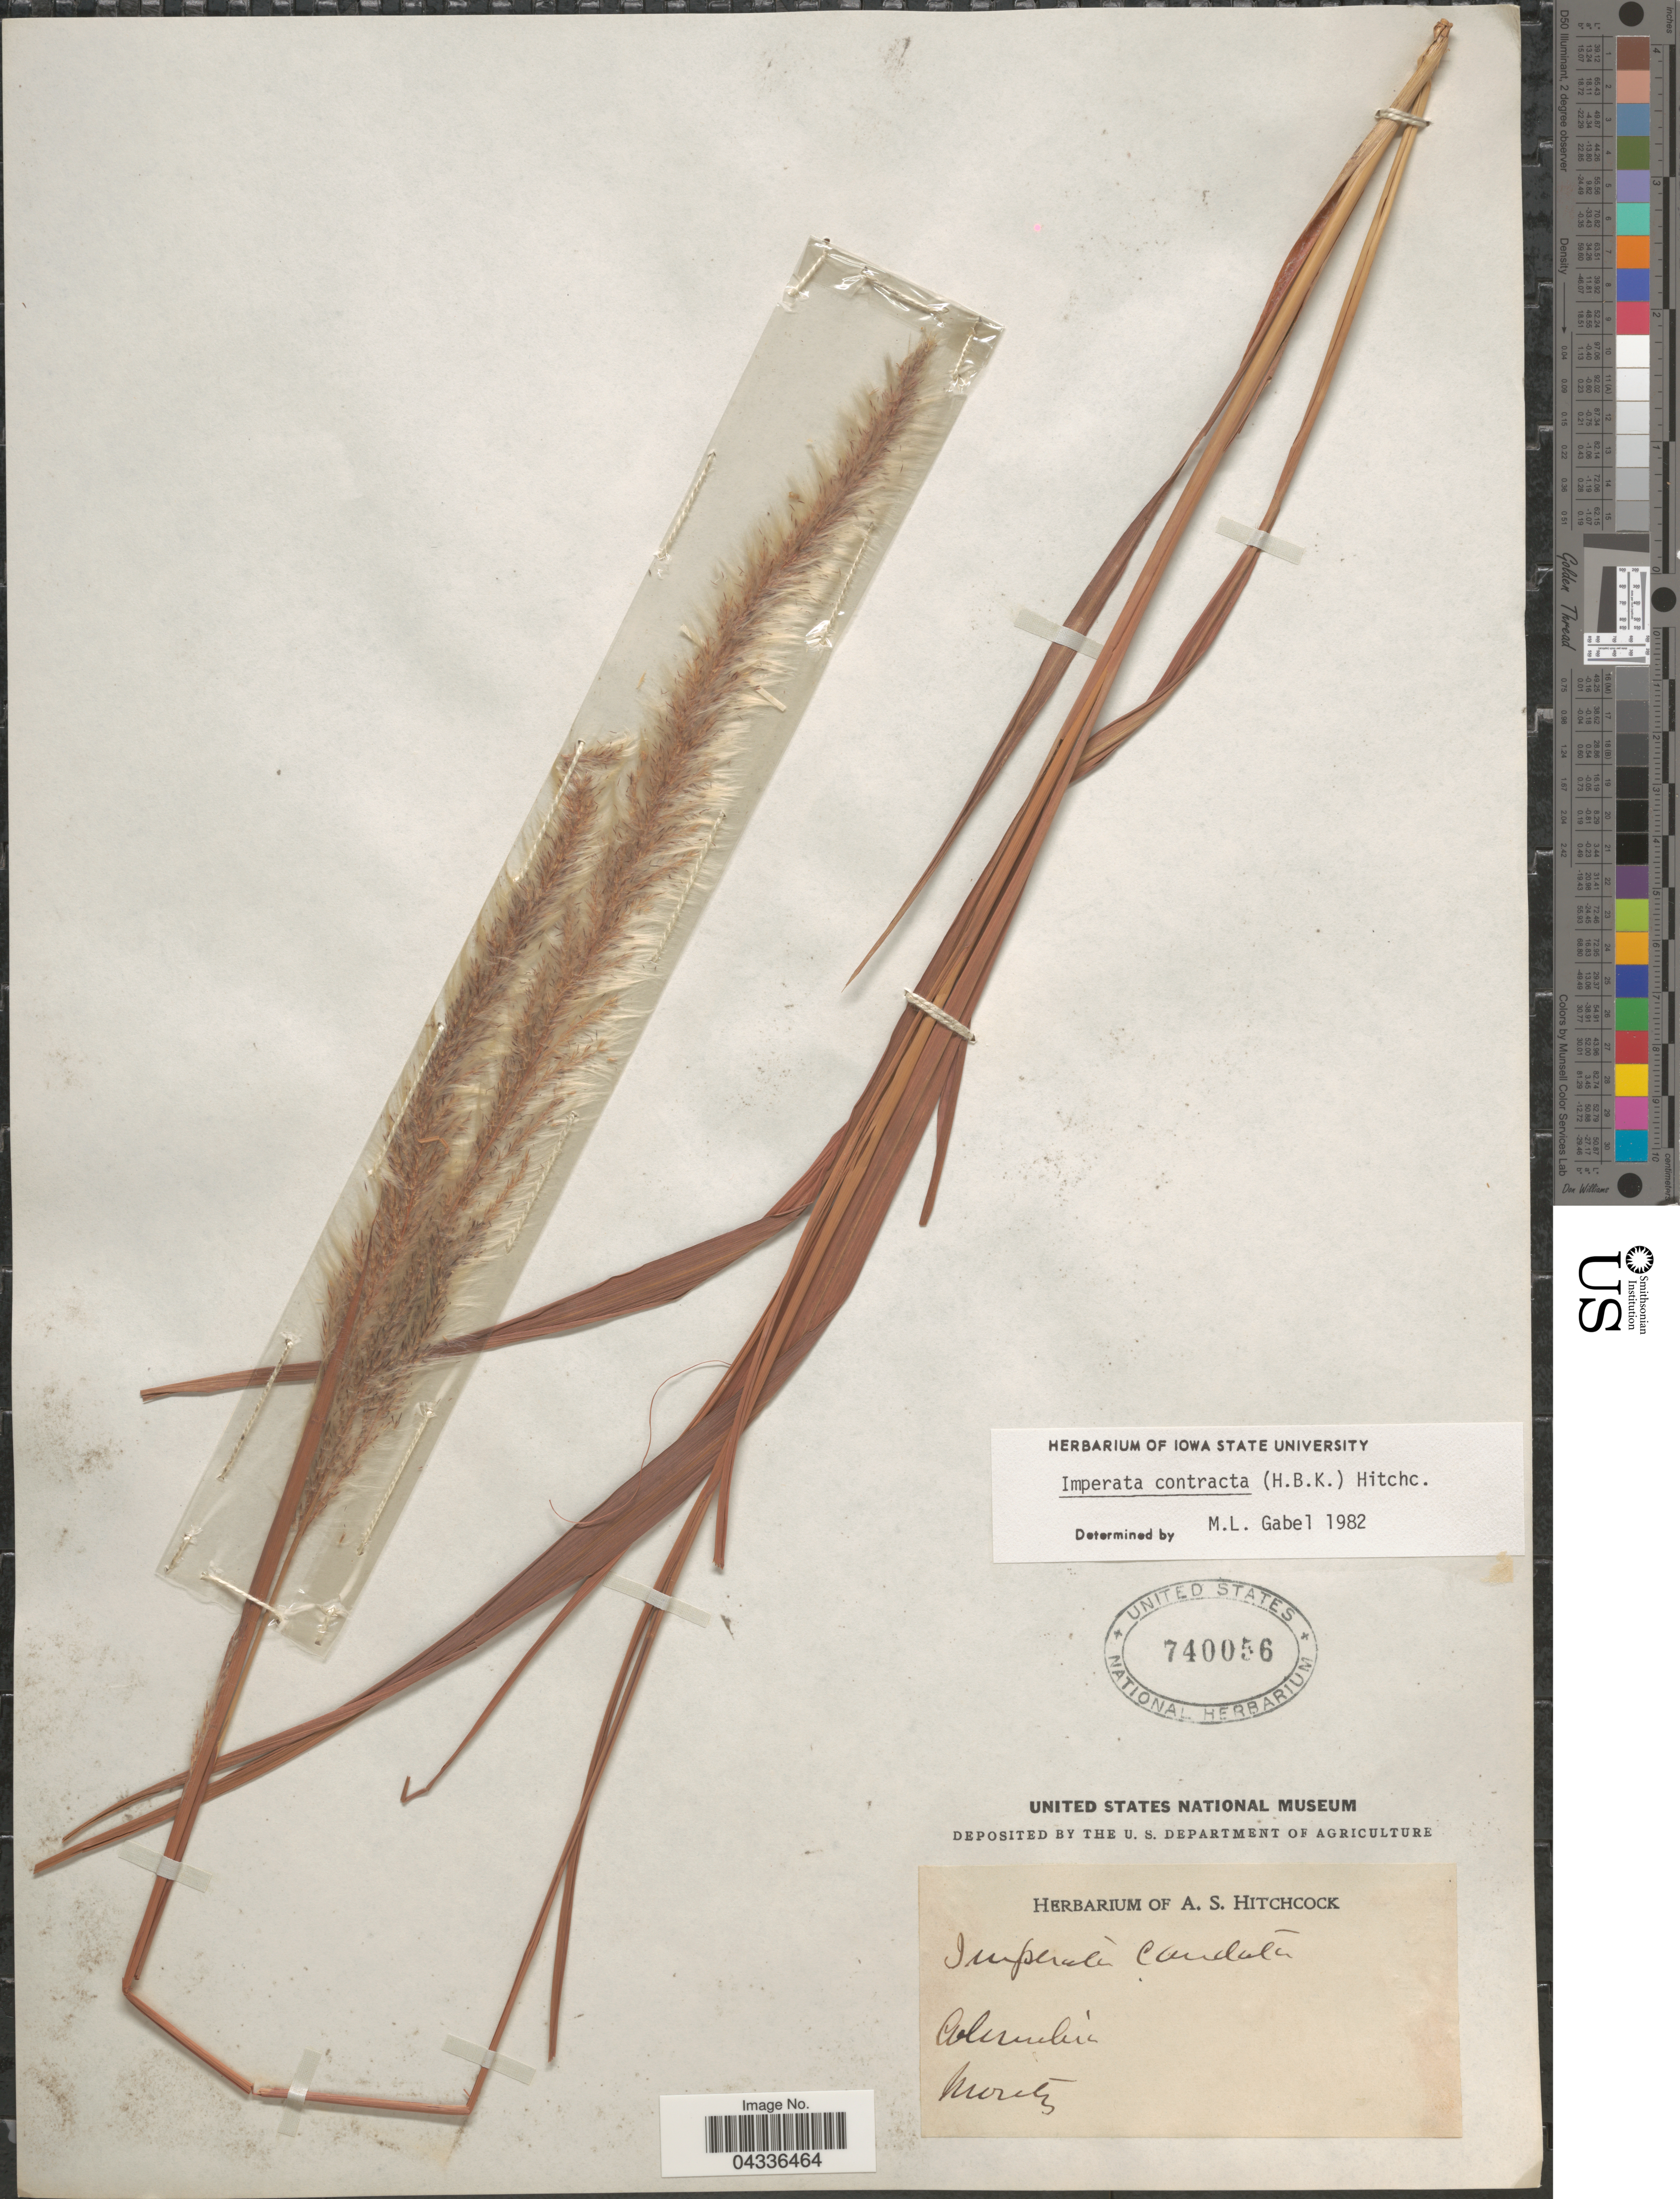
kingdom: Plantae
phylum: Tracheophyta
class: Liliopsida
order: Poales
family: Poaceae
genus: Imperata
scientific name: Imperata contracta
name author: (Kunth) Hitchc.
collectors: Moritz, --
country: Colombia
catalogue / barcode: US 740056